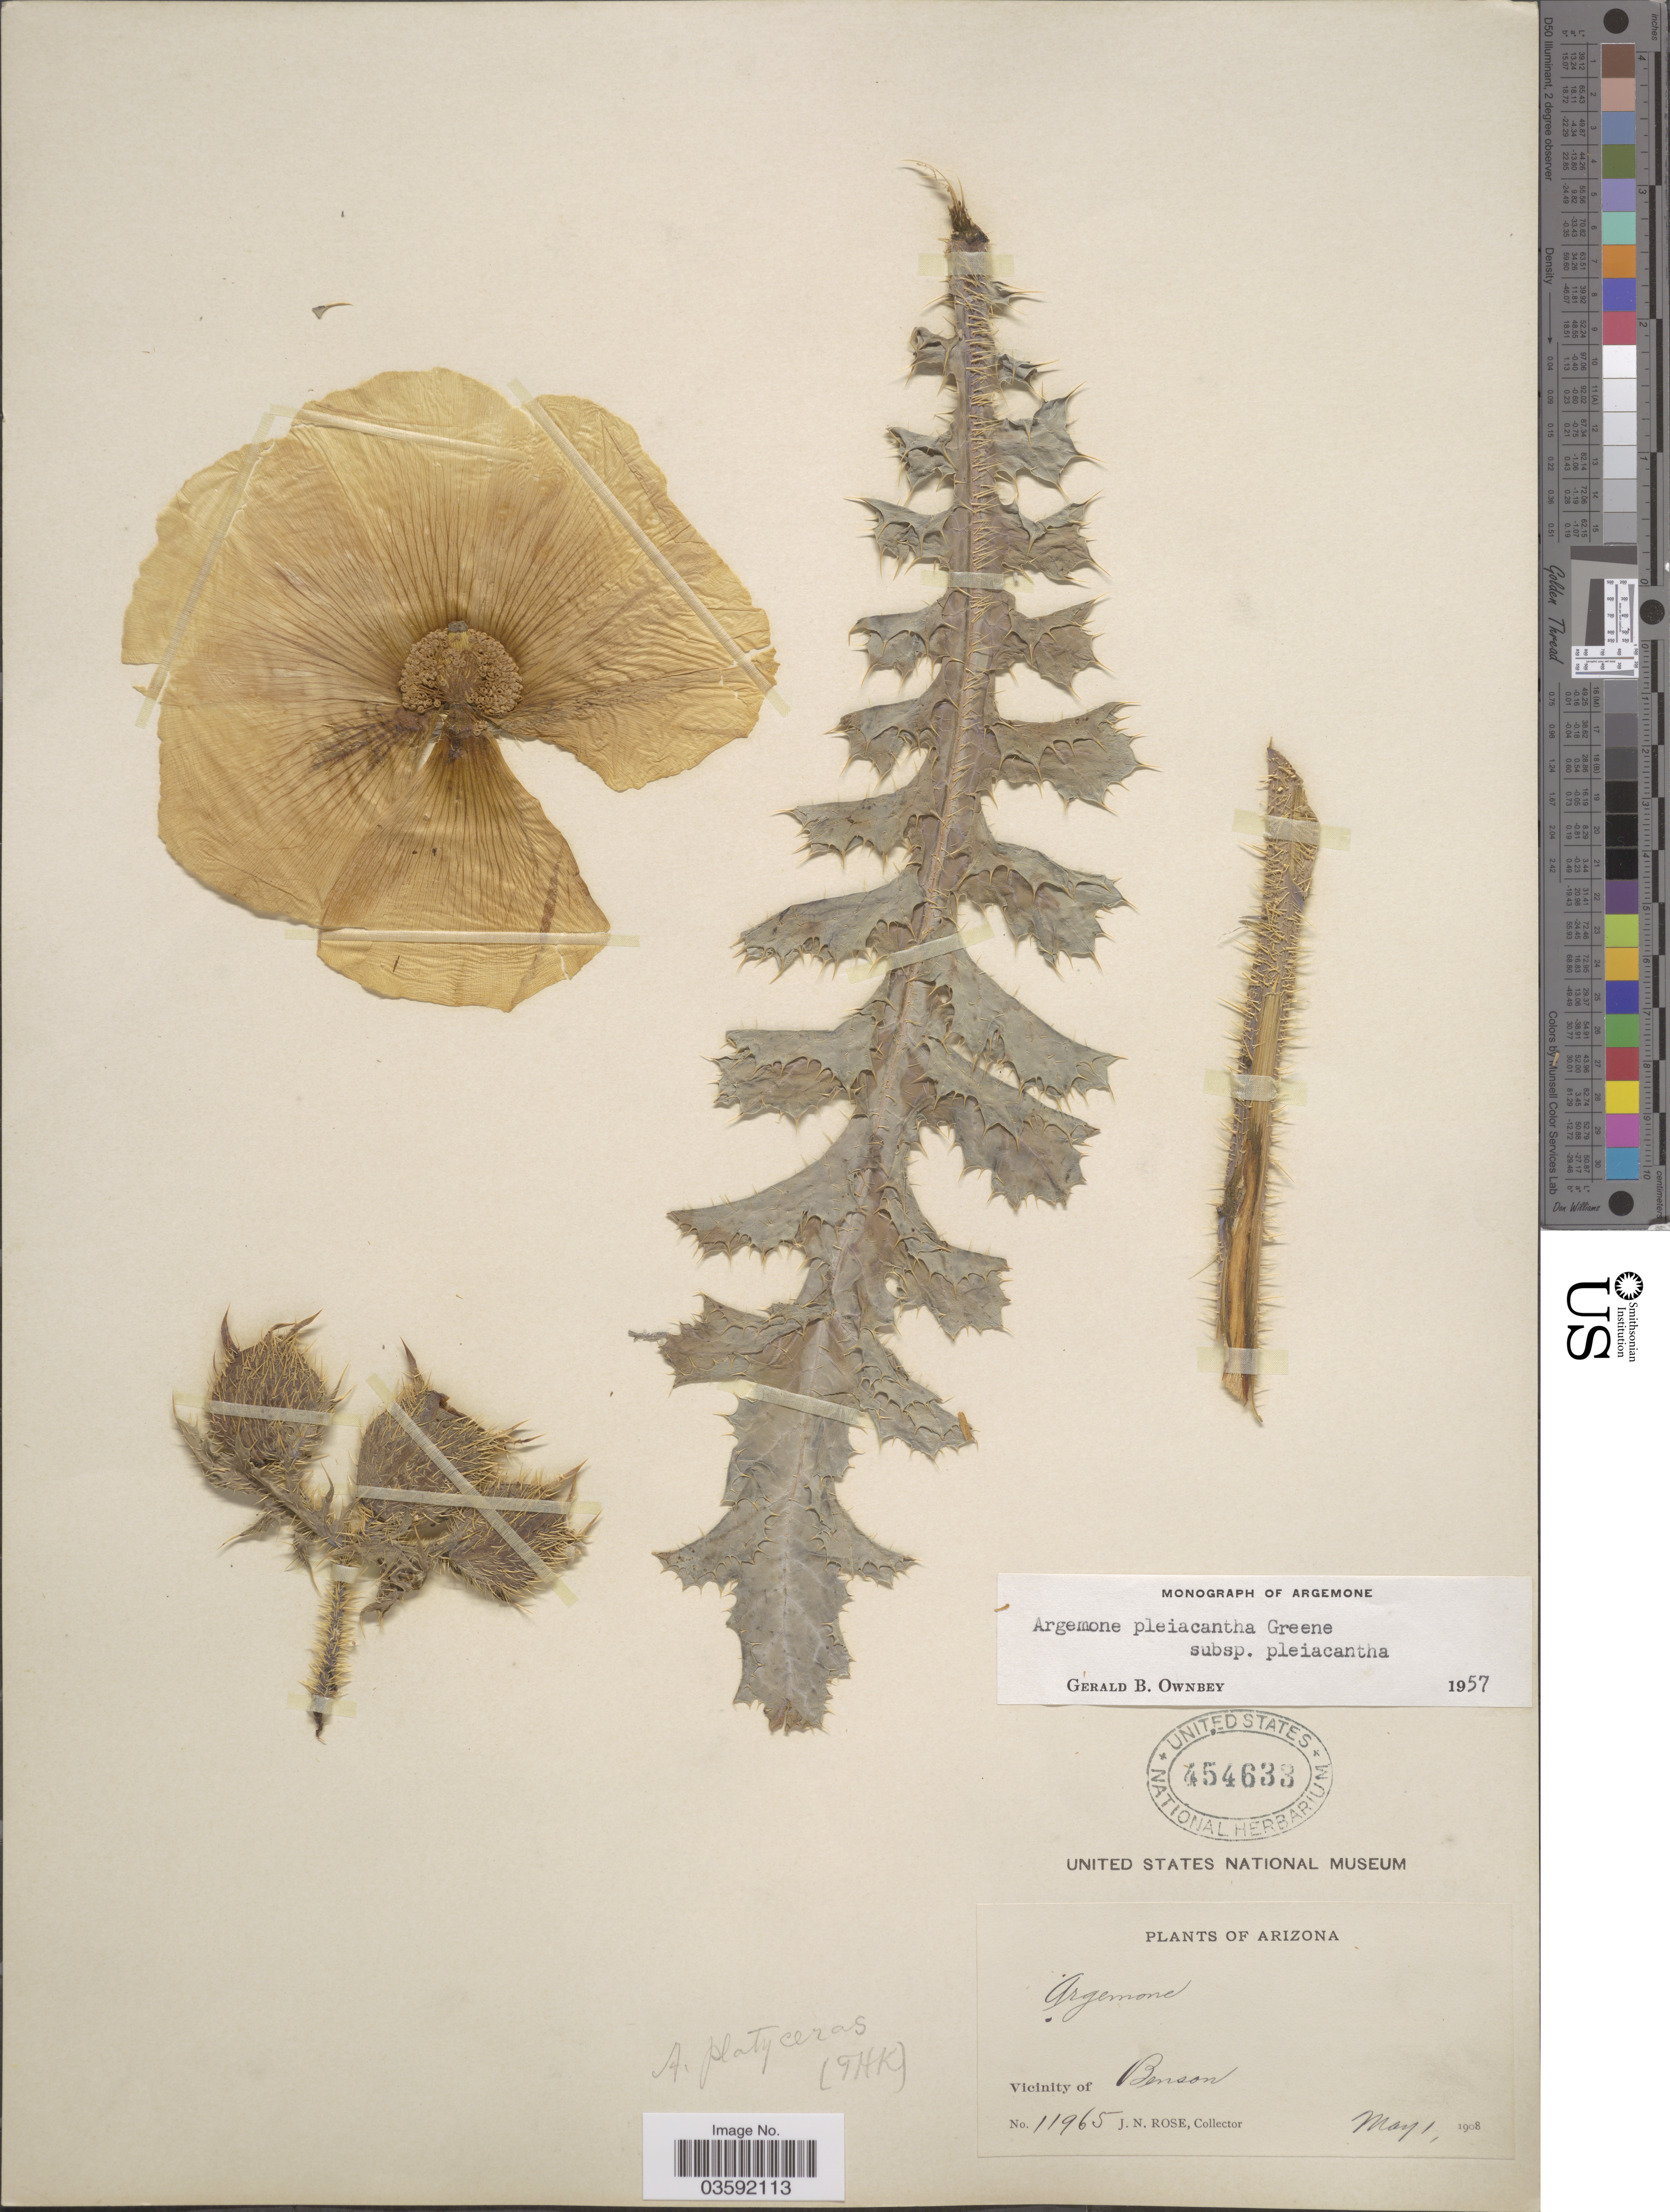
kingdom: Plantae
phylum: Tracheophyta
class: Magnoliopsida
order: Ranunculales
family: Papaveraceae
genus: Argemone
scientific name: Argemone pleiacantha subsp. pleiacantha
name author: Greene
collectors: J. N. Rose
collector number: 11965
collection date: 1908-05-01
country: United States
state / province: Arizona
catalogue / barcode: US 454633